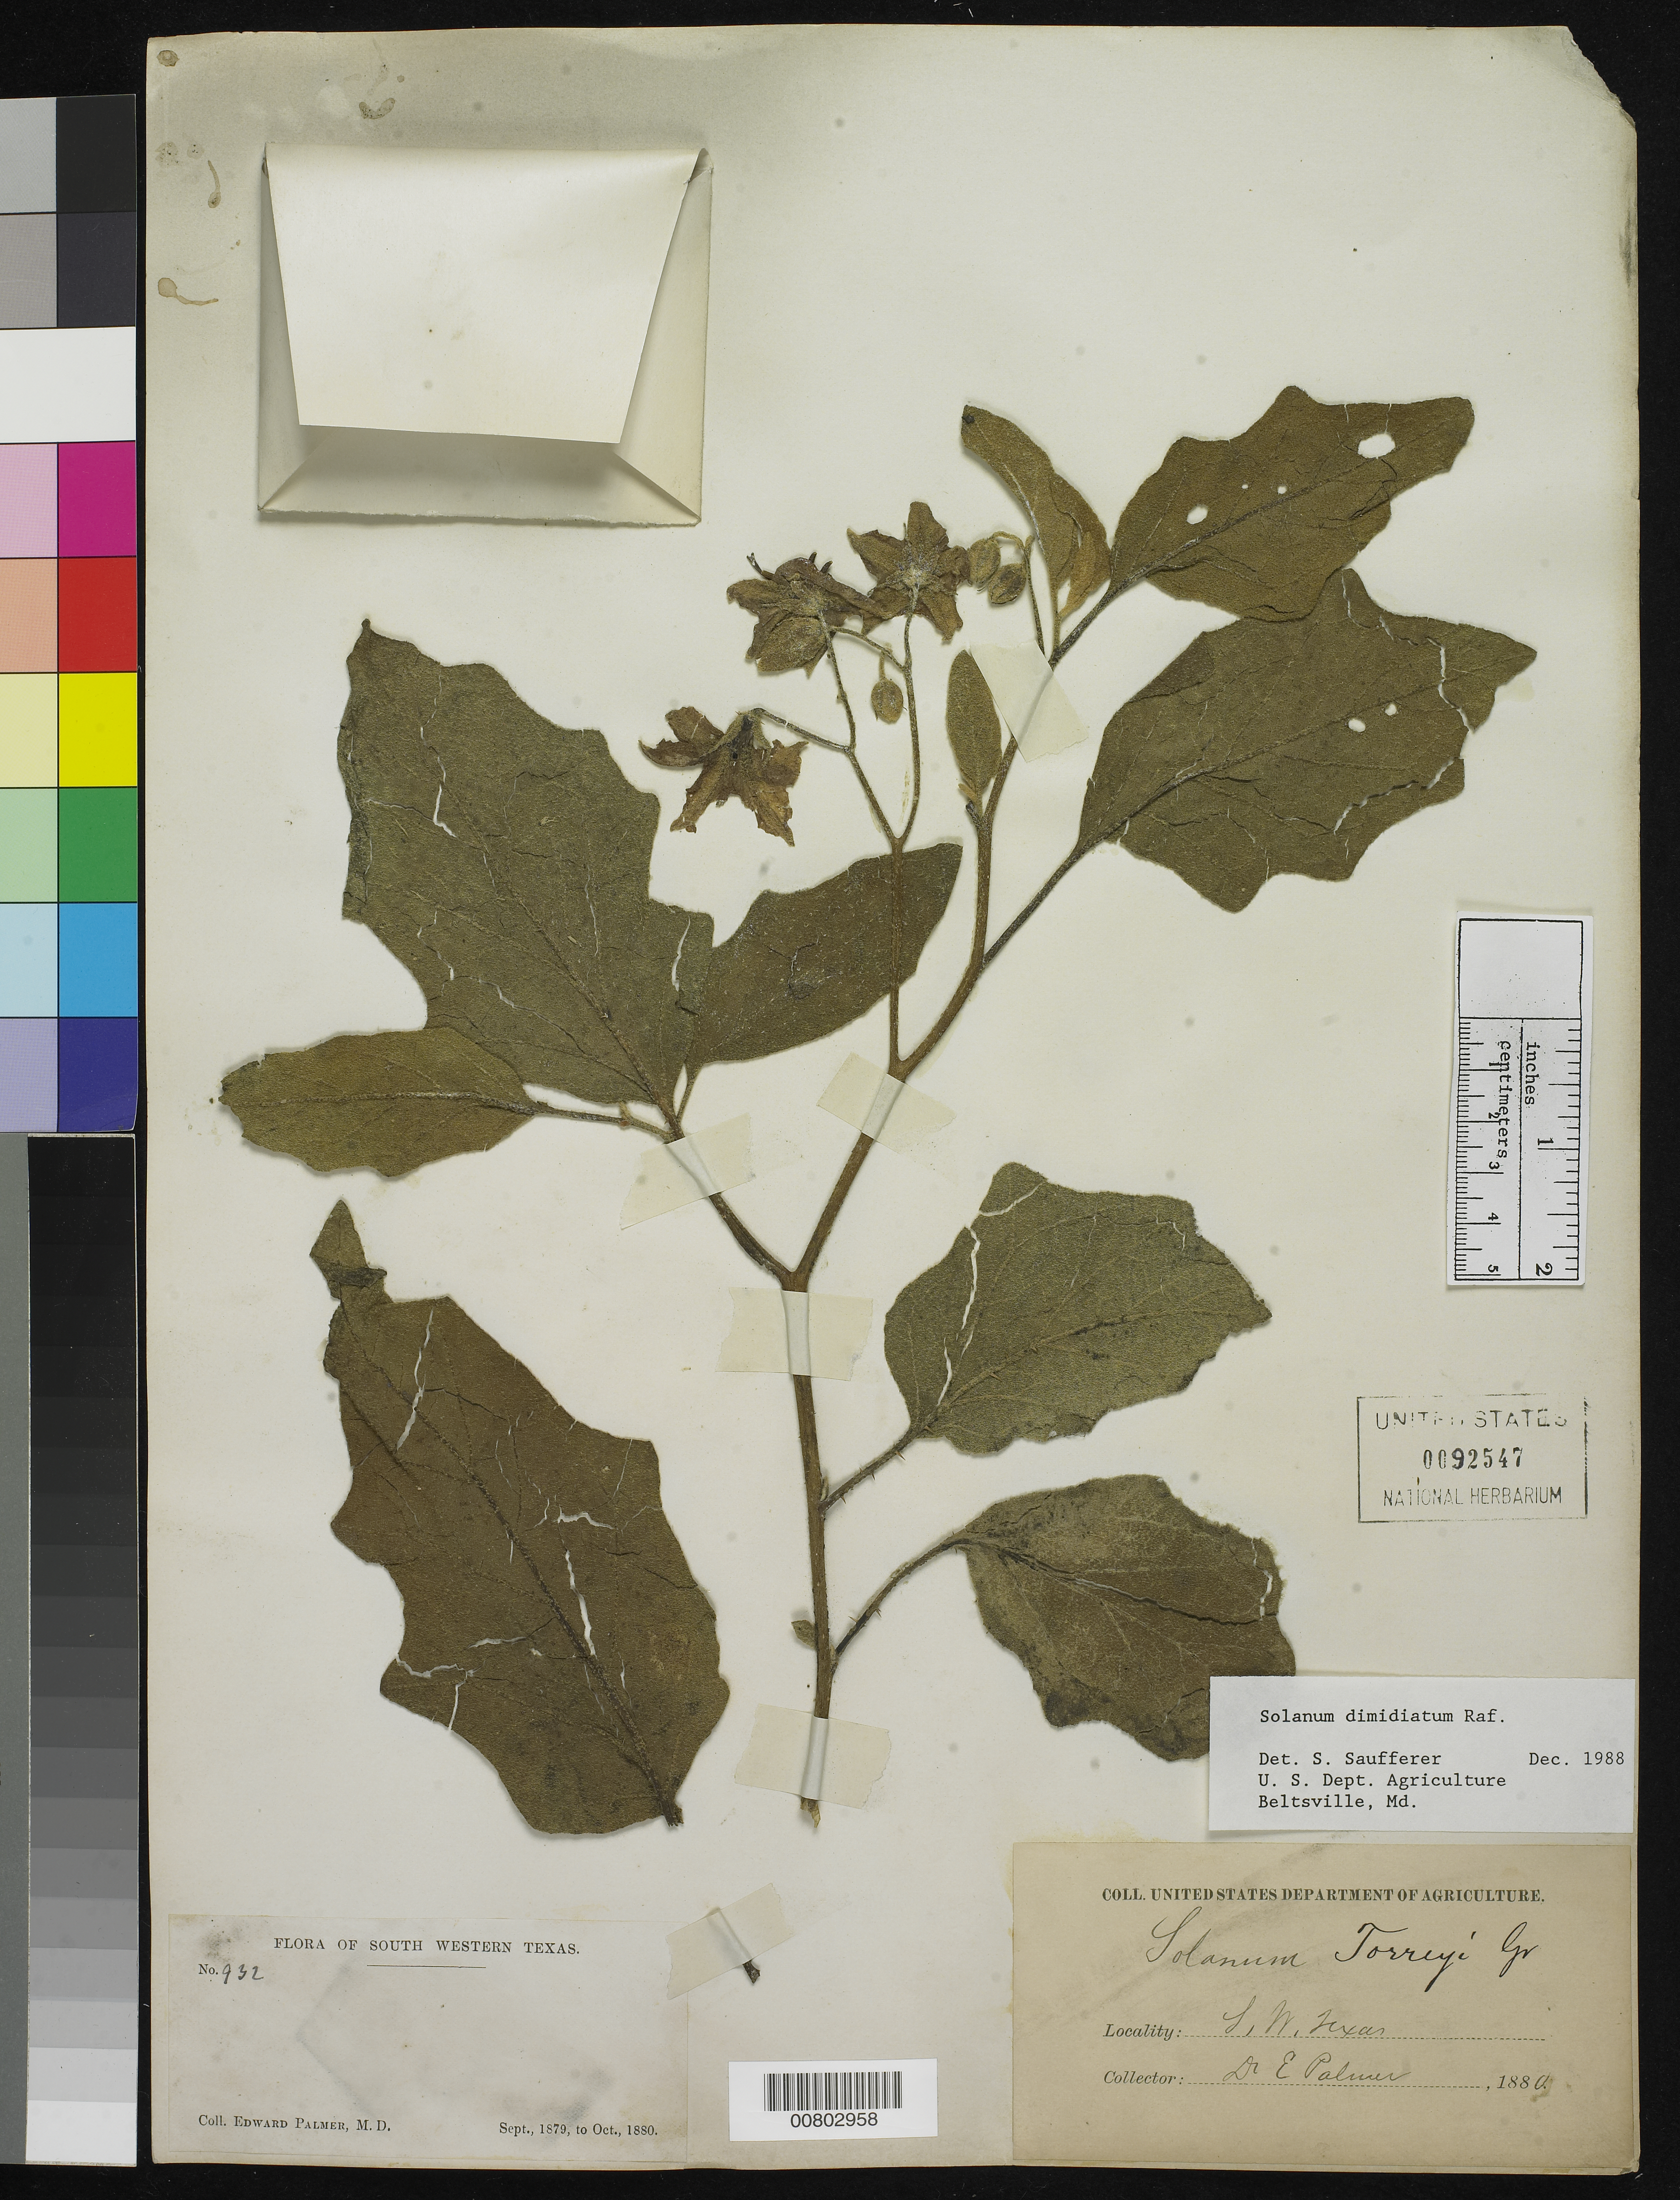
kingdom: Plantae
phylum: Tracheophyta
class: Magnoliopsida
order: Solanales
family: Solanaceae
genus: Solanum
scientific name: Solanum dimidiatum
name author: Raf.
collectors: E. Palmer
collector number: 932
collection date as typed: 1880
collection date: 1880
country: United States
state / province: Texas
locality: SW Texas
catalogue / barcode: US 92547